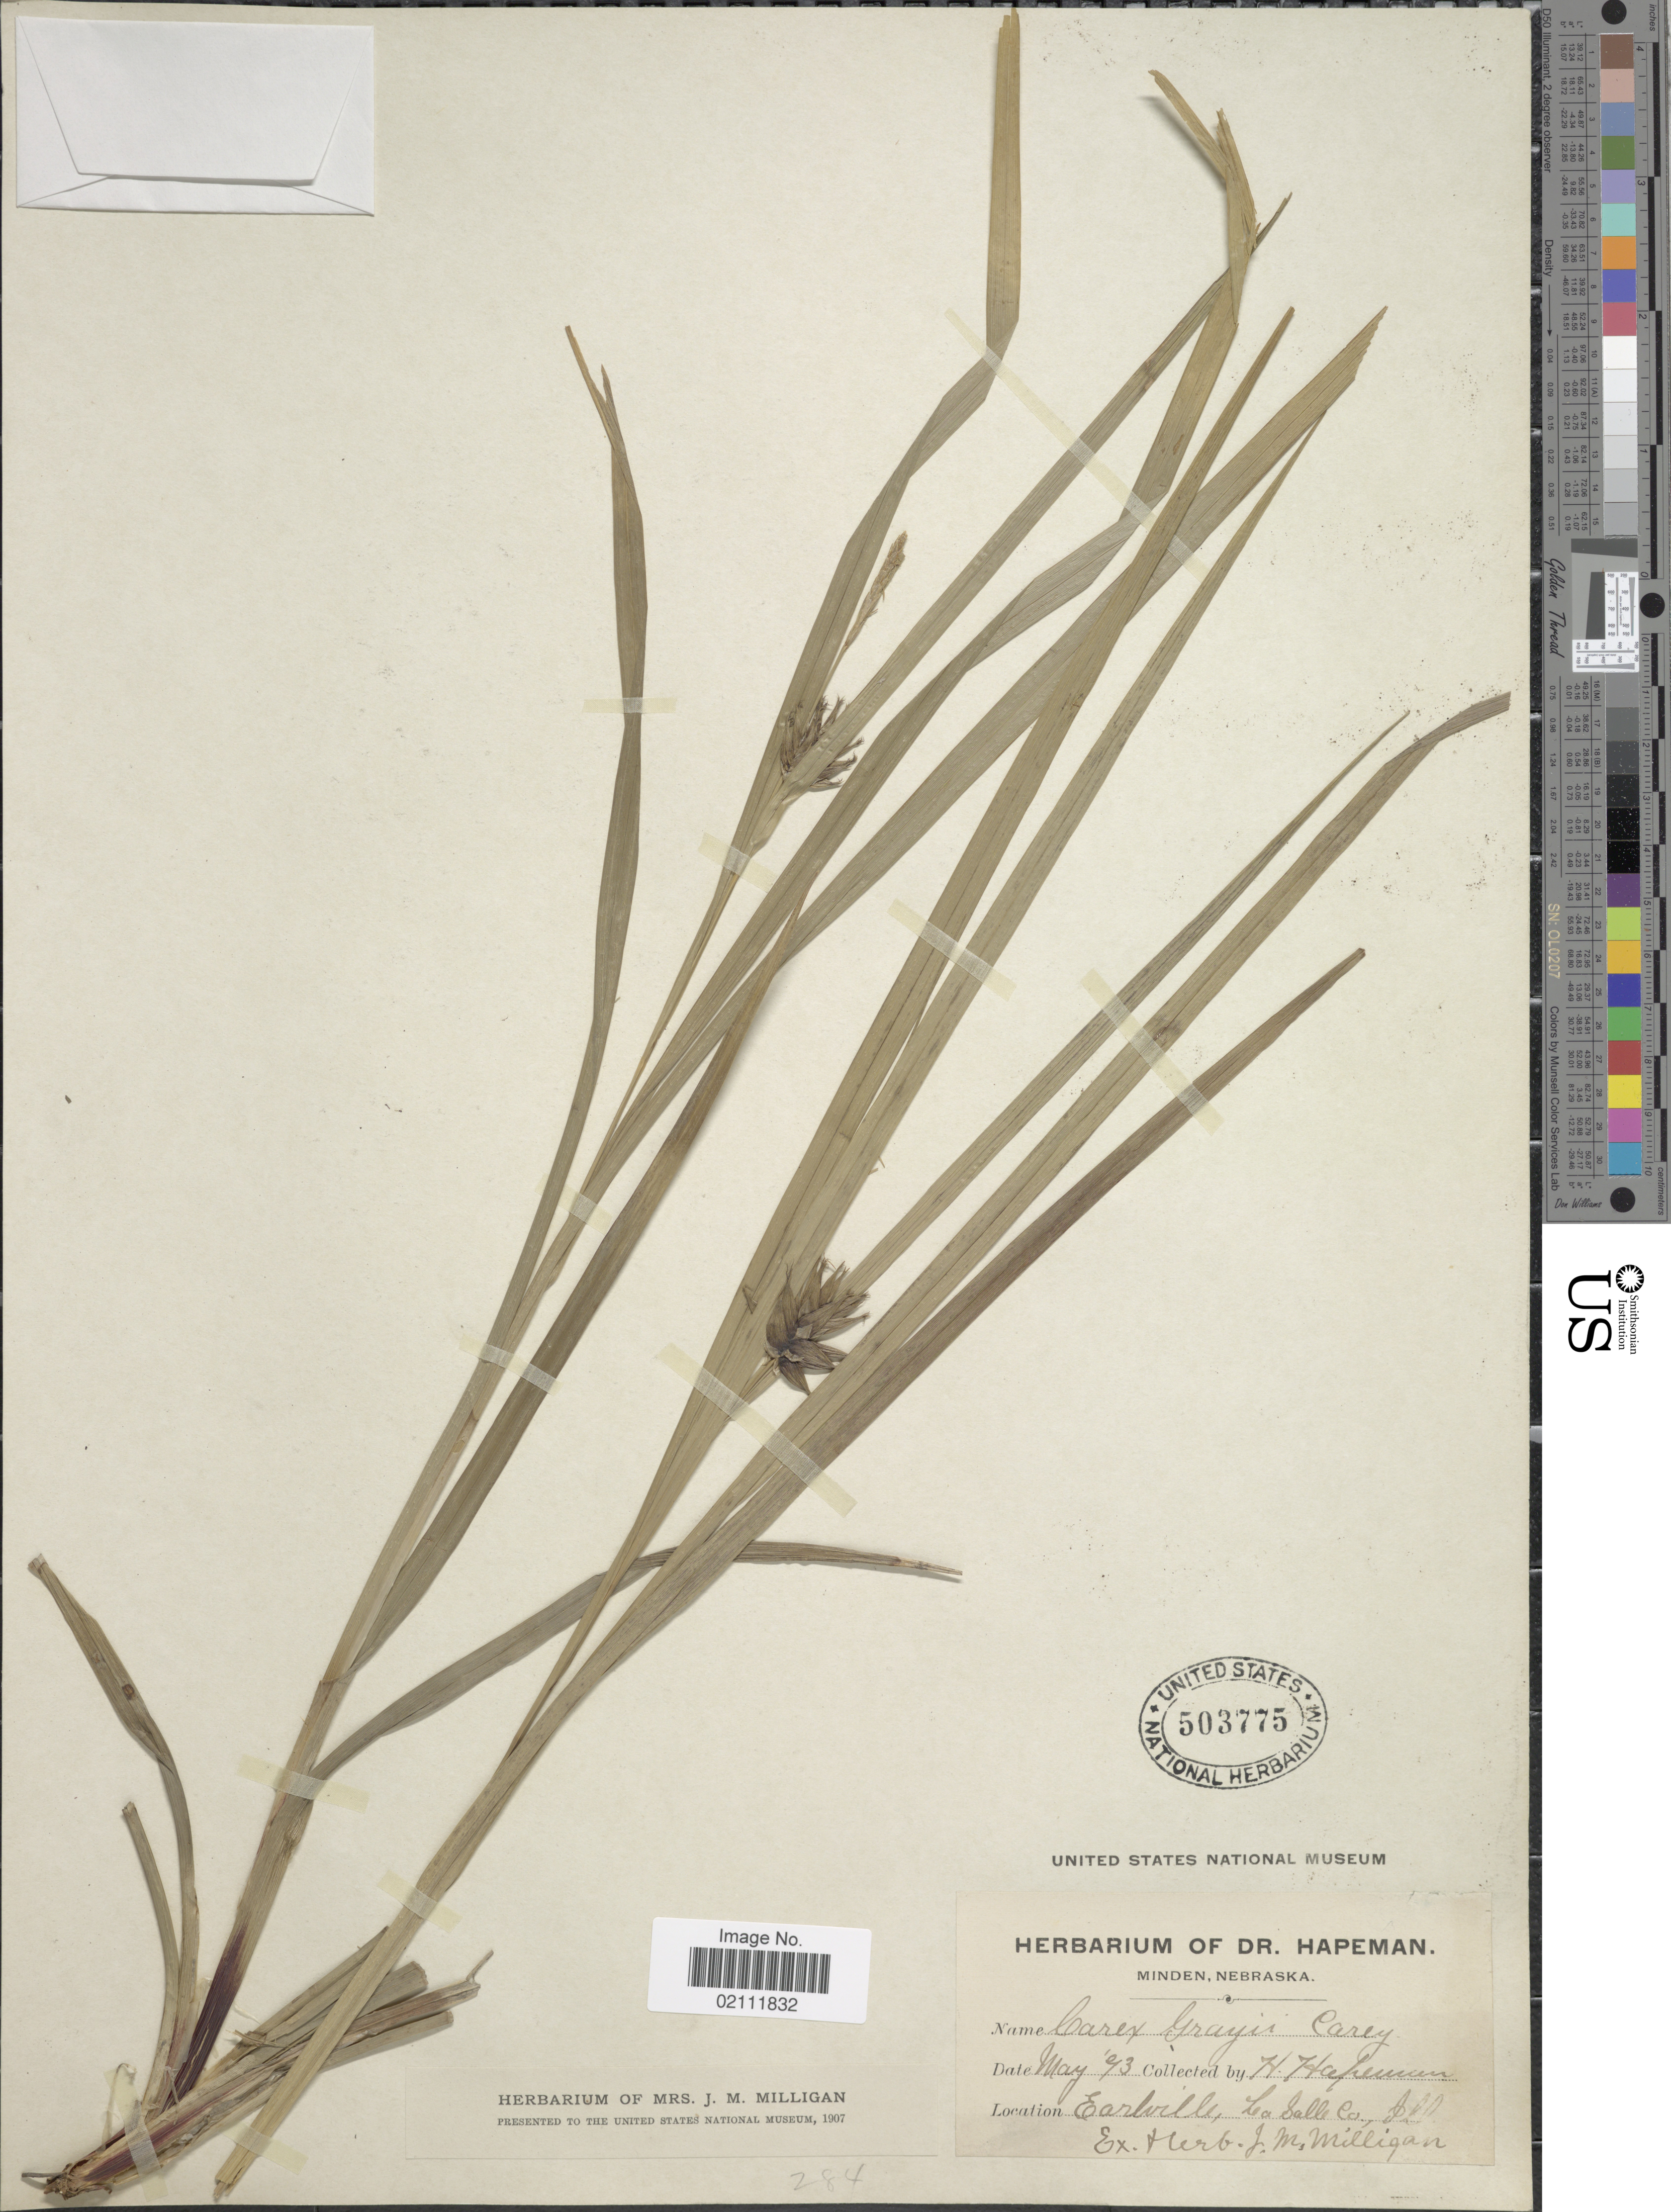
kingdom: Plantae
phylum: Tracheophyta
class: Liliopsida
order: Poales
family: Cyperaceae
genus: Carex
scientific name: Carex grayi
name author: J. Carey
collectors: H. Hapeman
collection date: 1893-05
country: United States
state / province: Illinois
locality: Earlville, LaSalle Co.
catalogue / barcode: US 503775